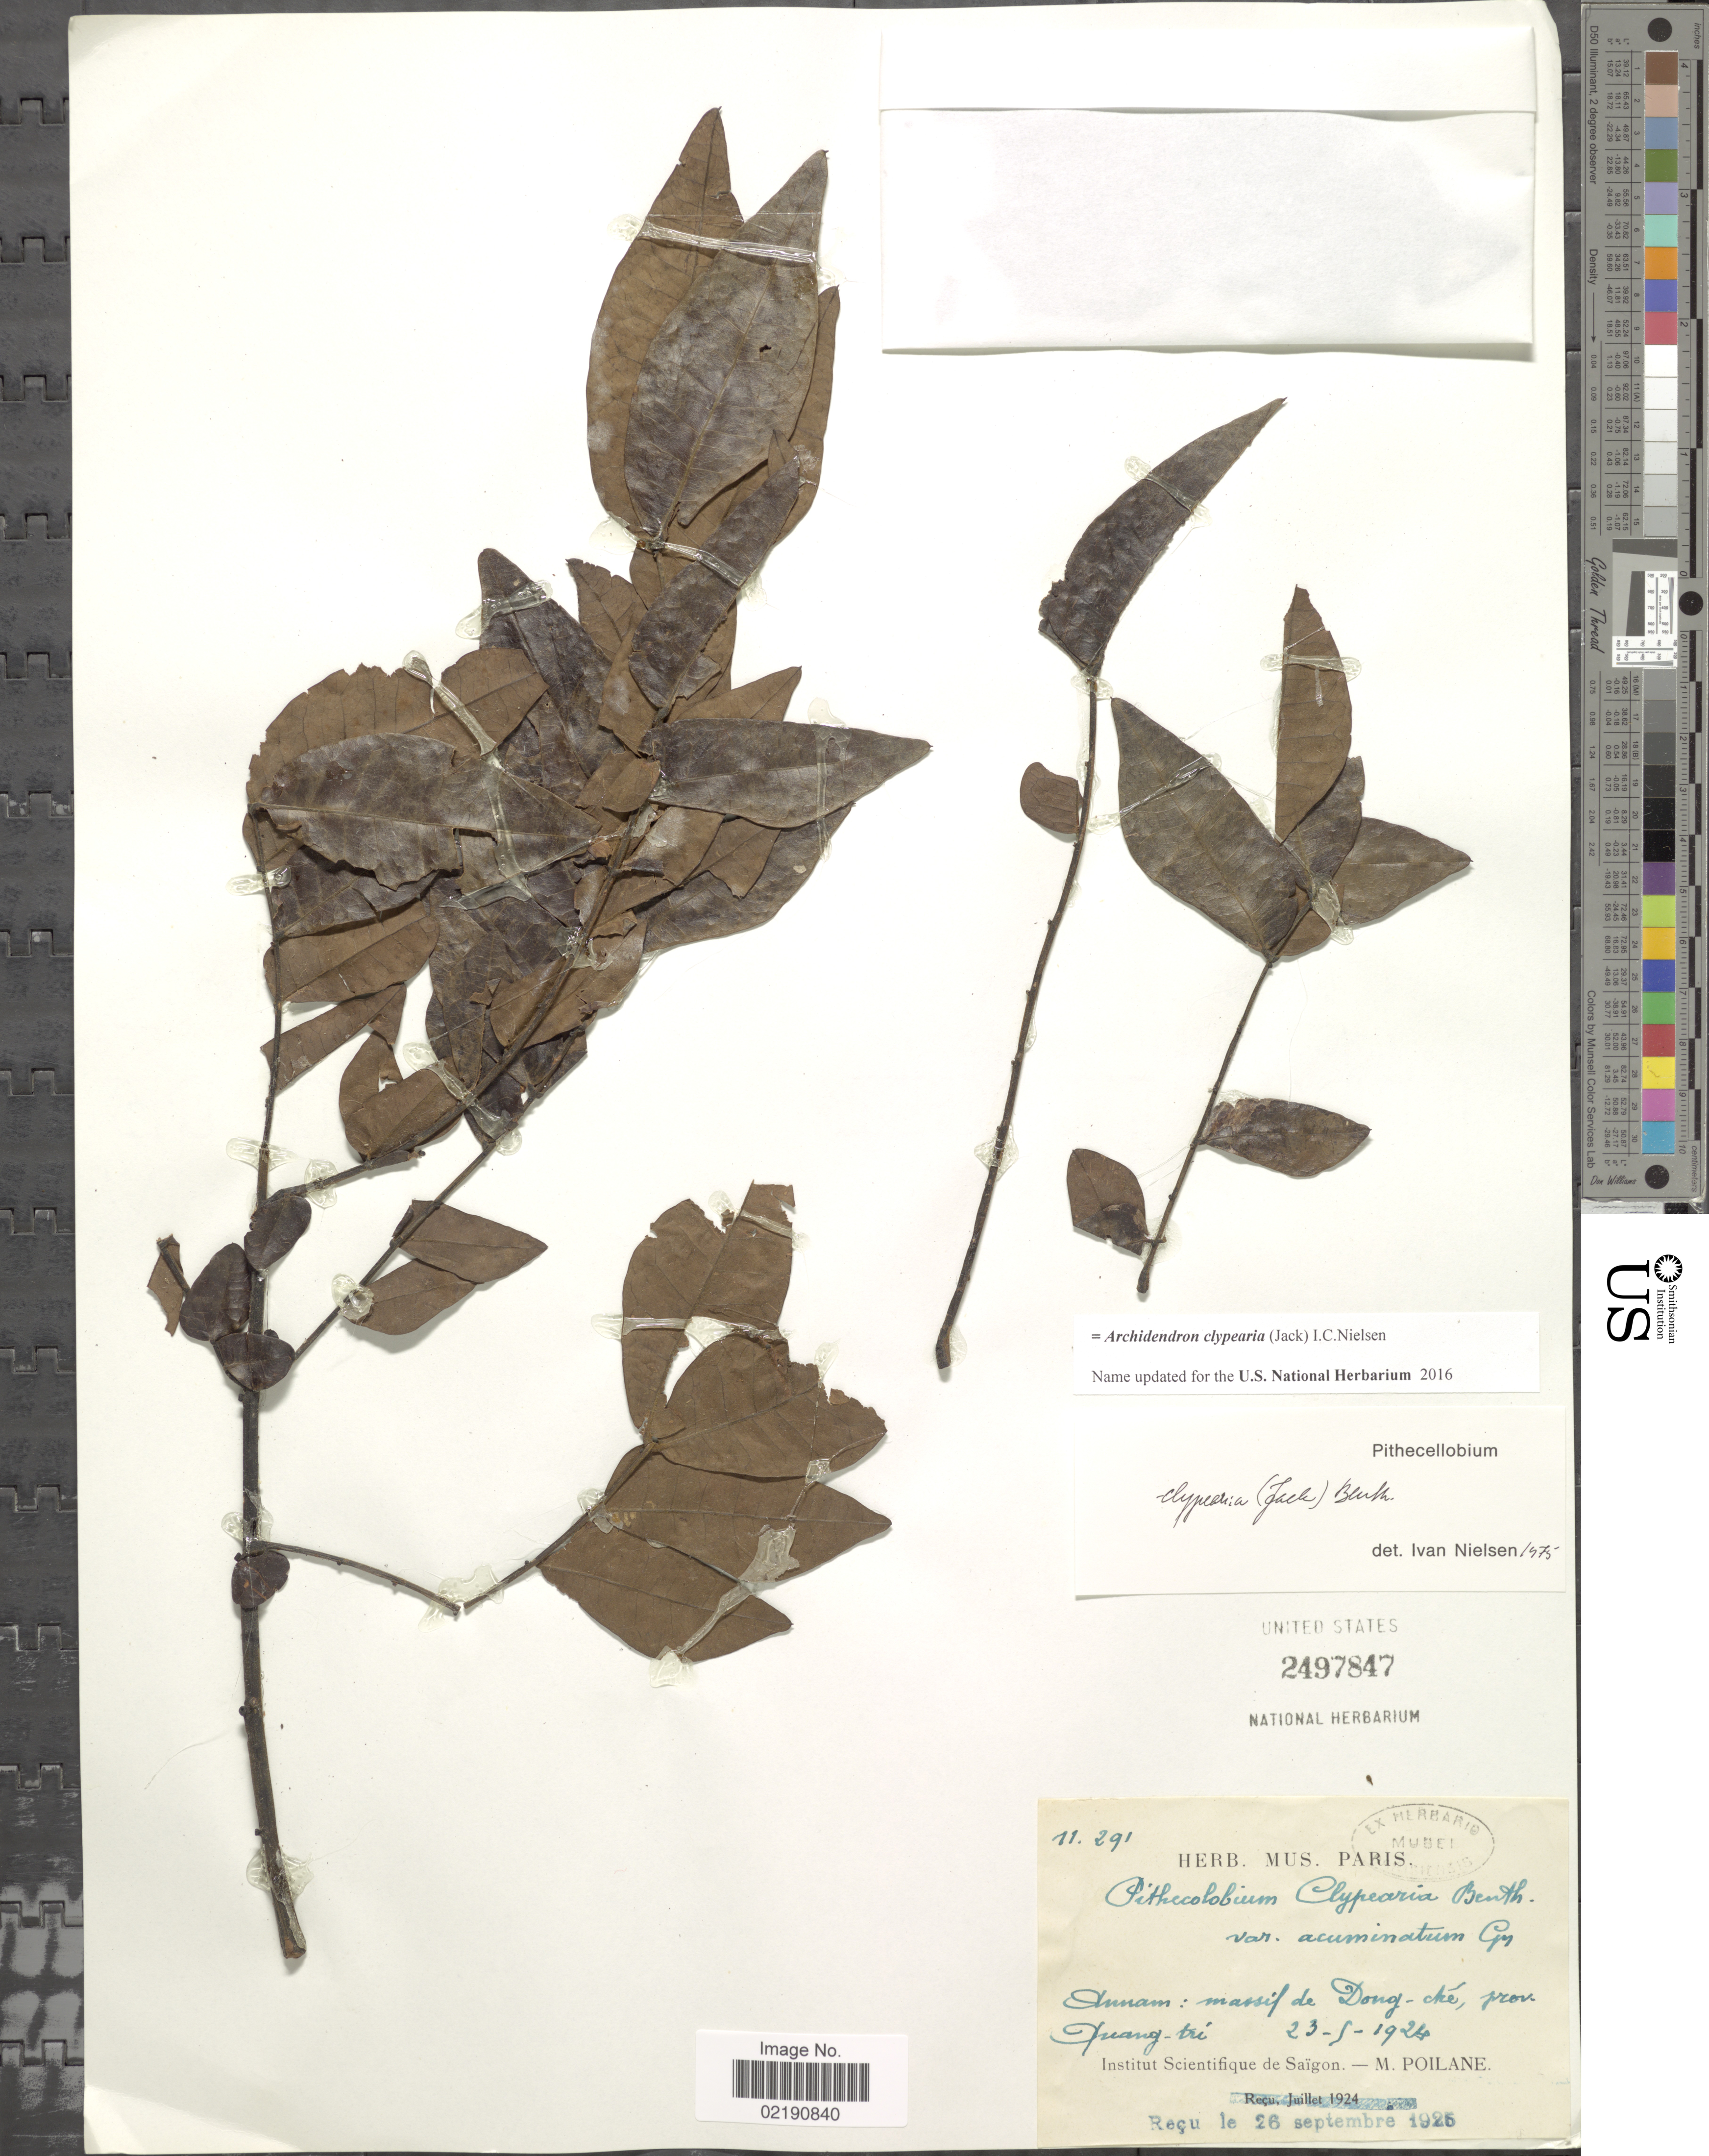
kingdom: Plantae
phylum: Tracheophyta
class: Magnoliopsida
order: Fabales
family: Fabaceae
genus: Archidendron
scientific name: Archidendron clypearia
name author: (Jack) I.C. Nielsen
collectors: M. Poilane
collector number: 11291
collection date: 1924-05-23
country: Vietnam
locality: Annam: massid de Dong-ké, prov. Quang-tri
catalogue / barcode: US 2497847